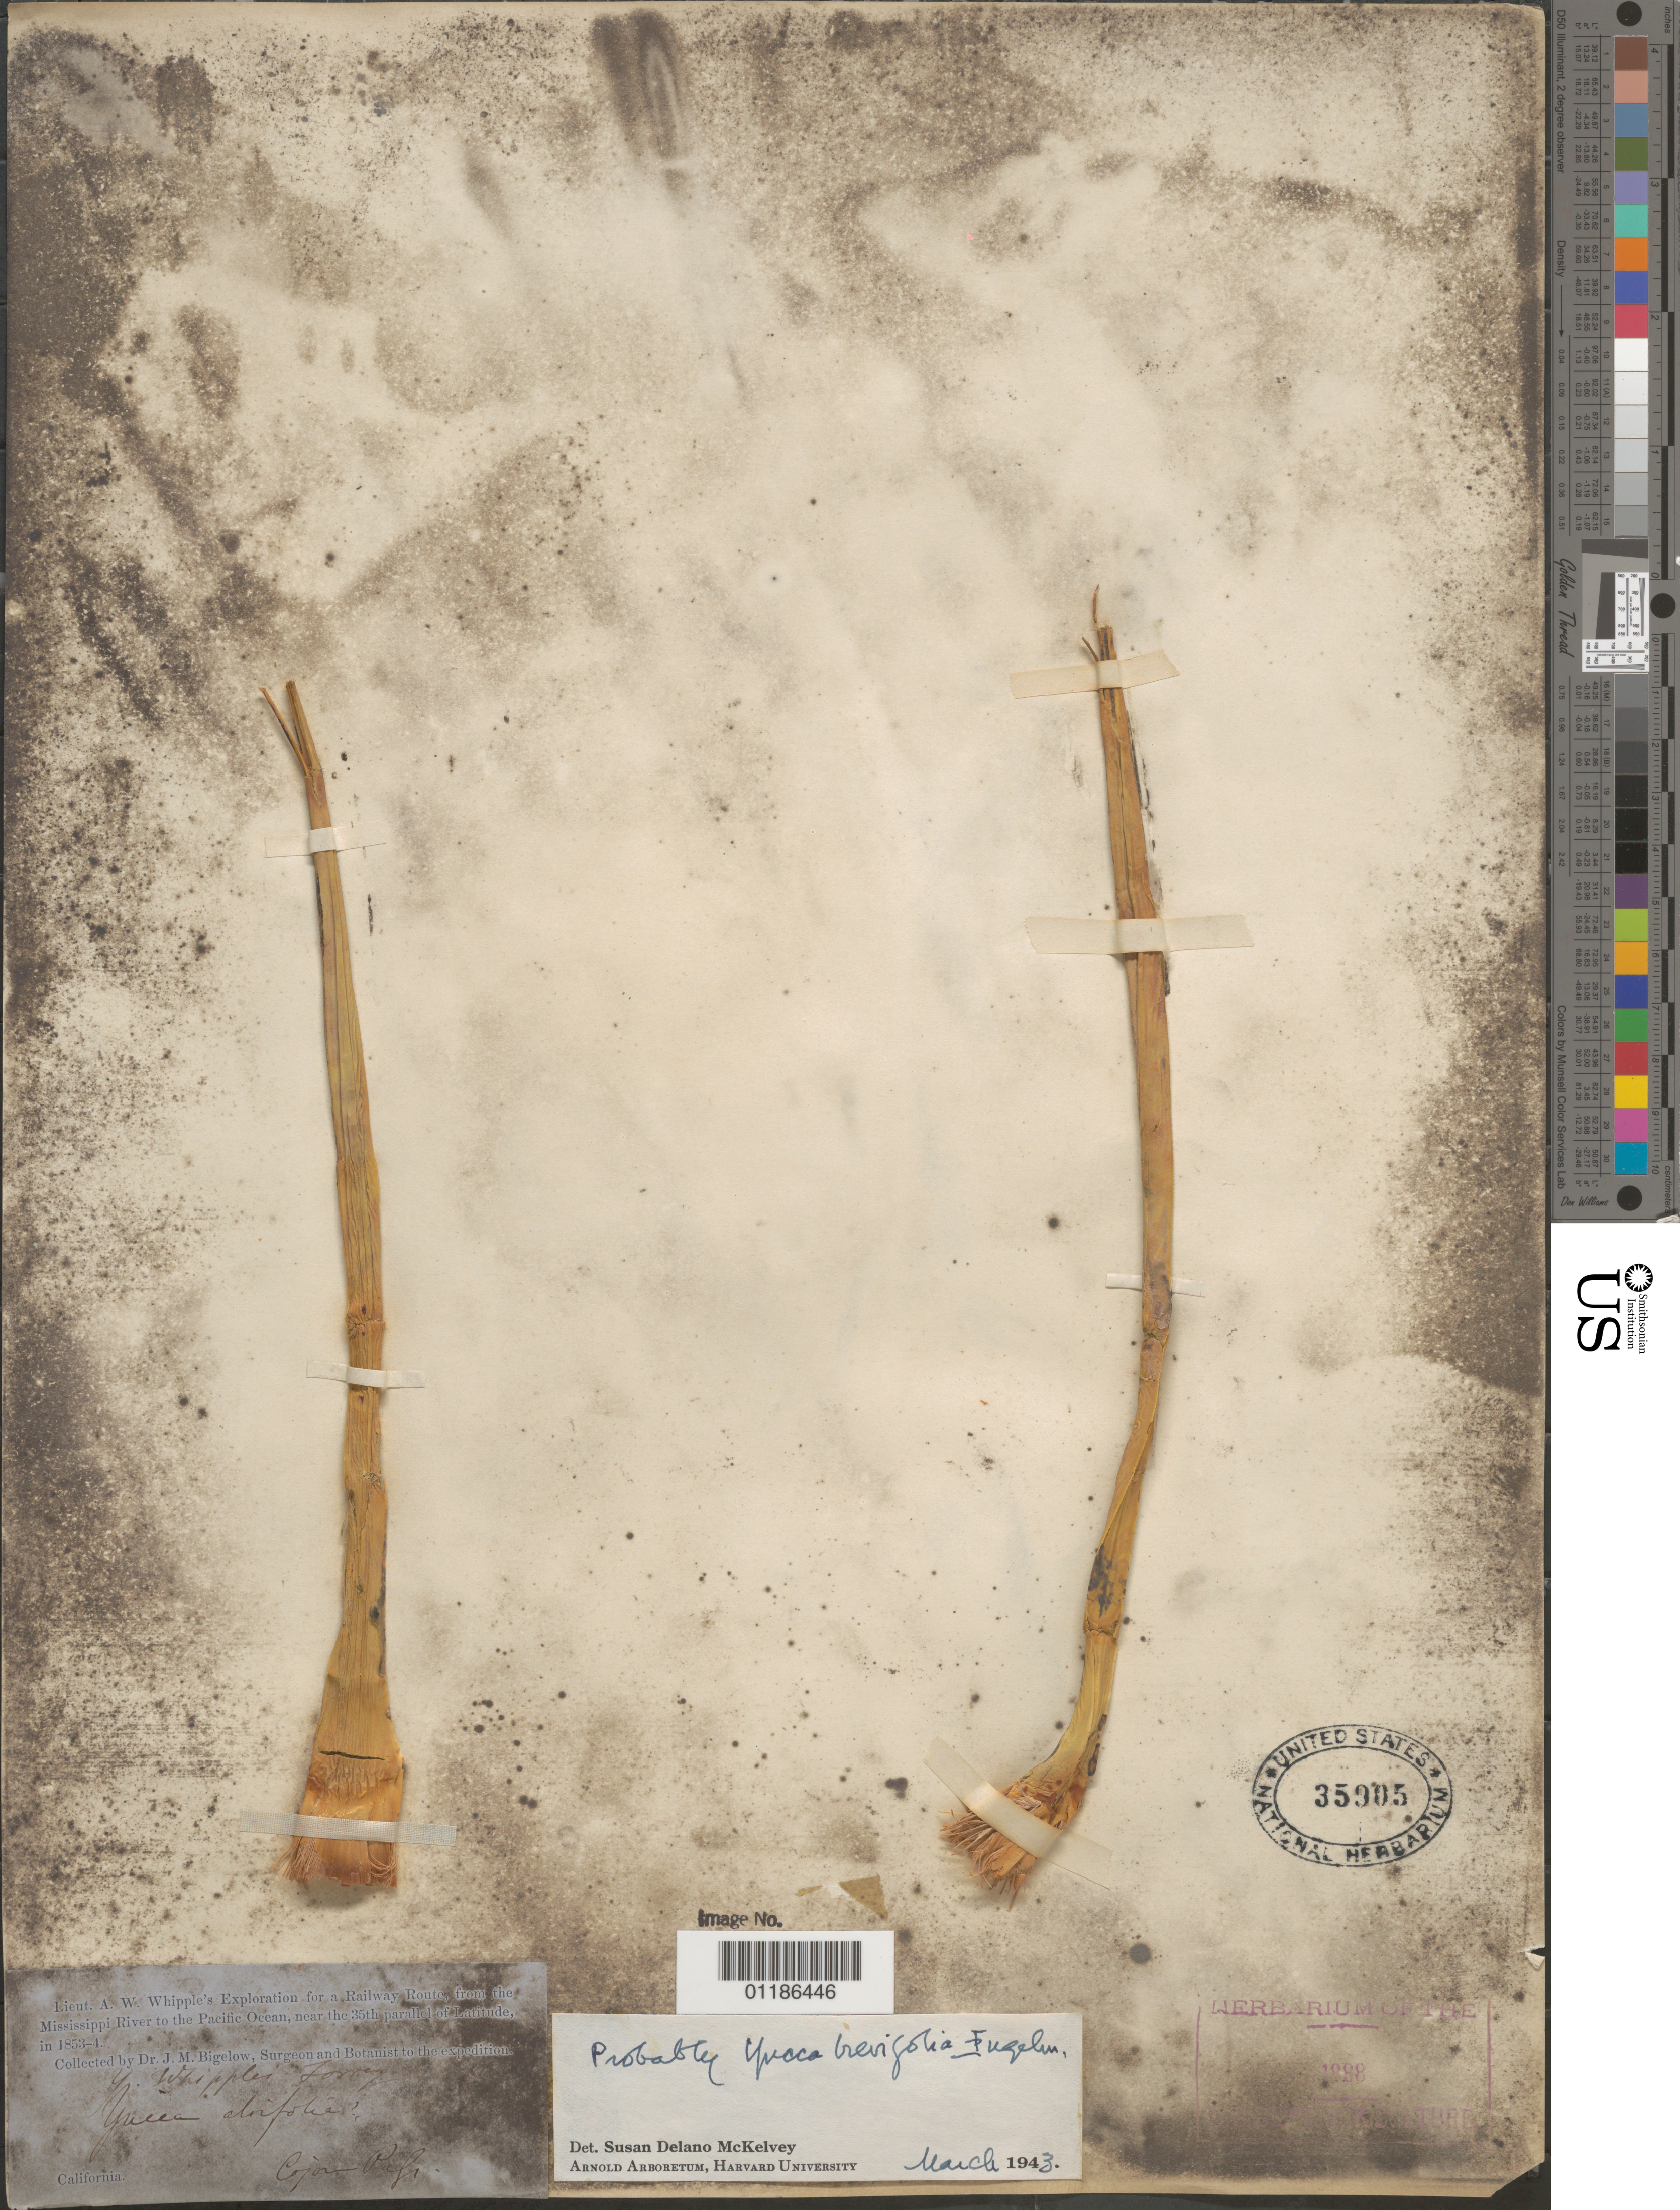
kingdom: Plantae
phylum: Tracheophyta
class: Liliopsida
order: Asparagales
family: Asparagaceae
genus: Yucca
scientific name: Yucca brevifolia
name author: Englem.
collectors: J. M. Bigelow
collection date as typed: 1853 to -- --- 1854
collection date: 1853/1854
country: United States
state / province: California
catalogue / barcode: US 35905